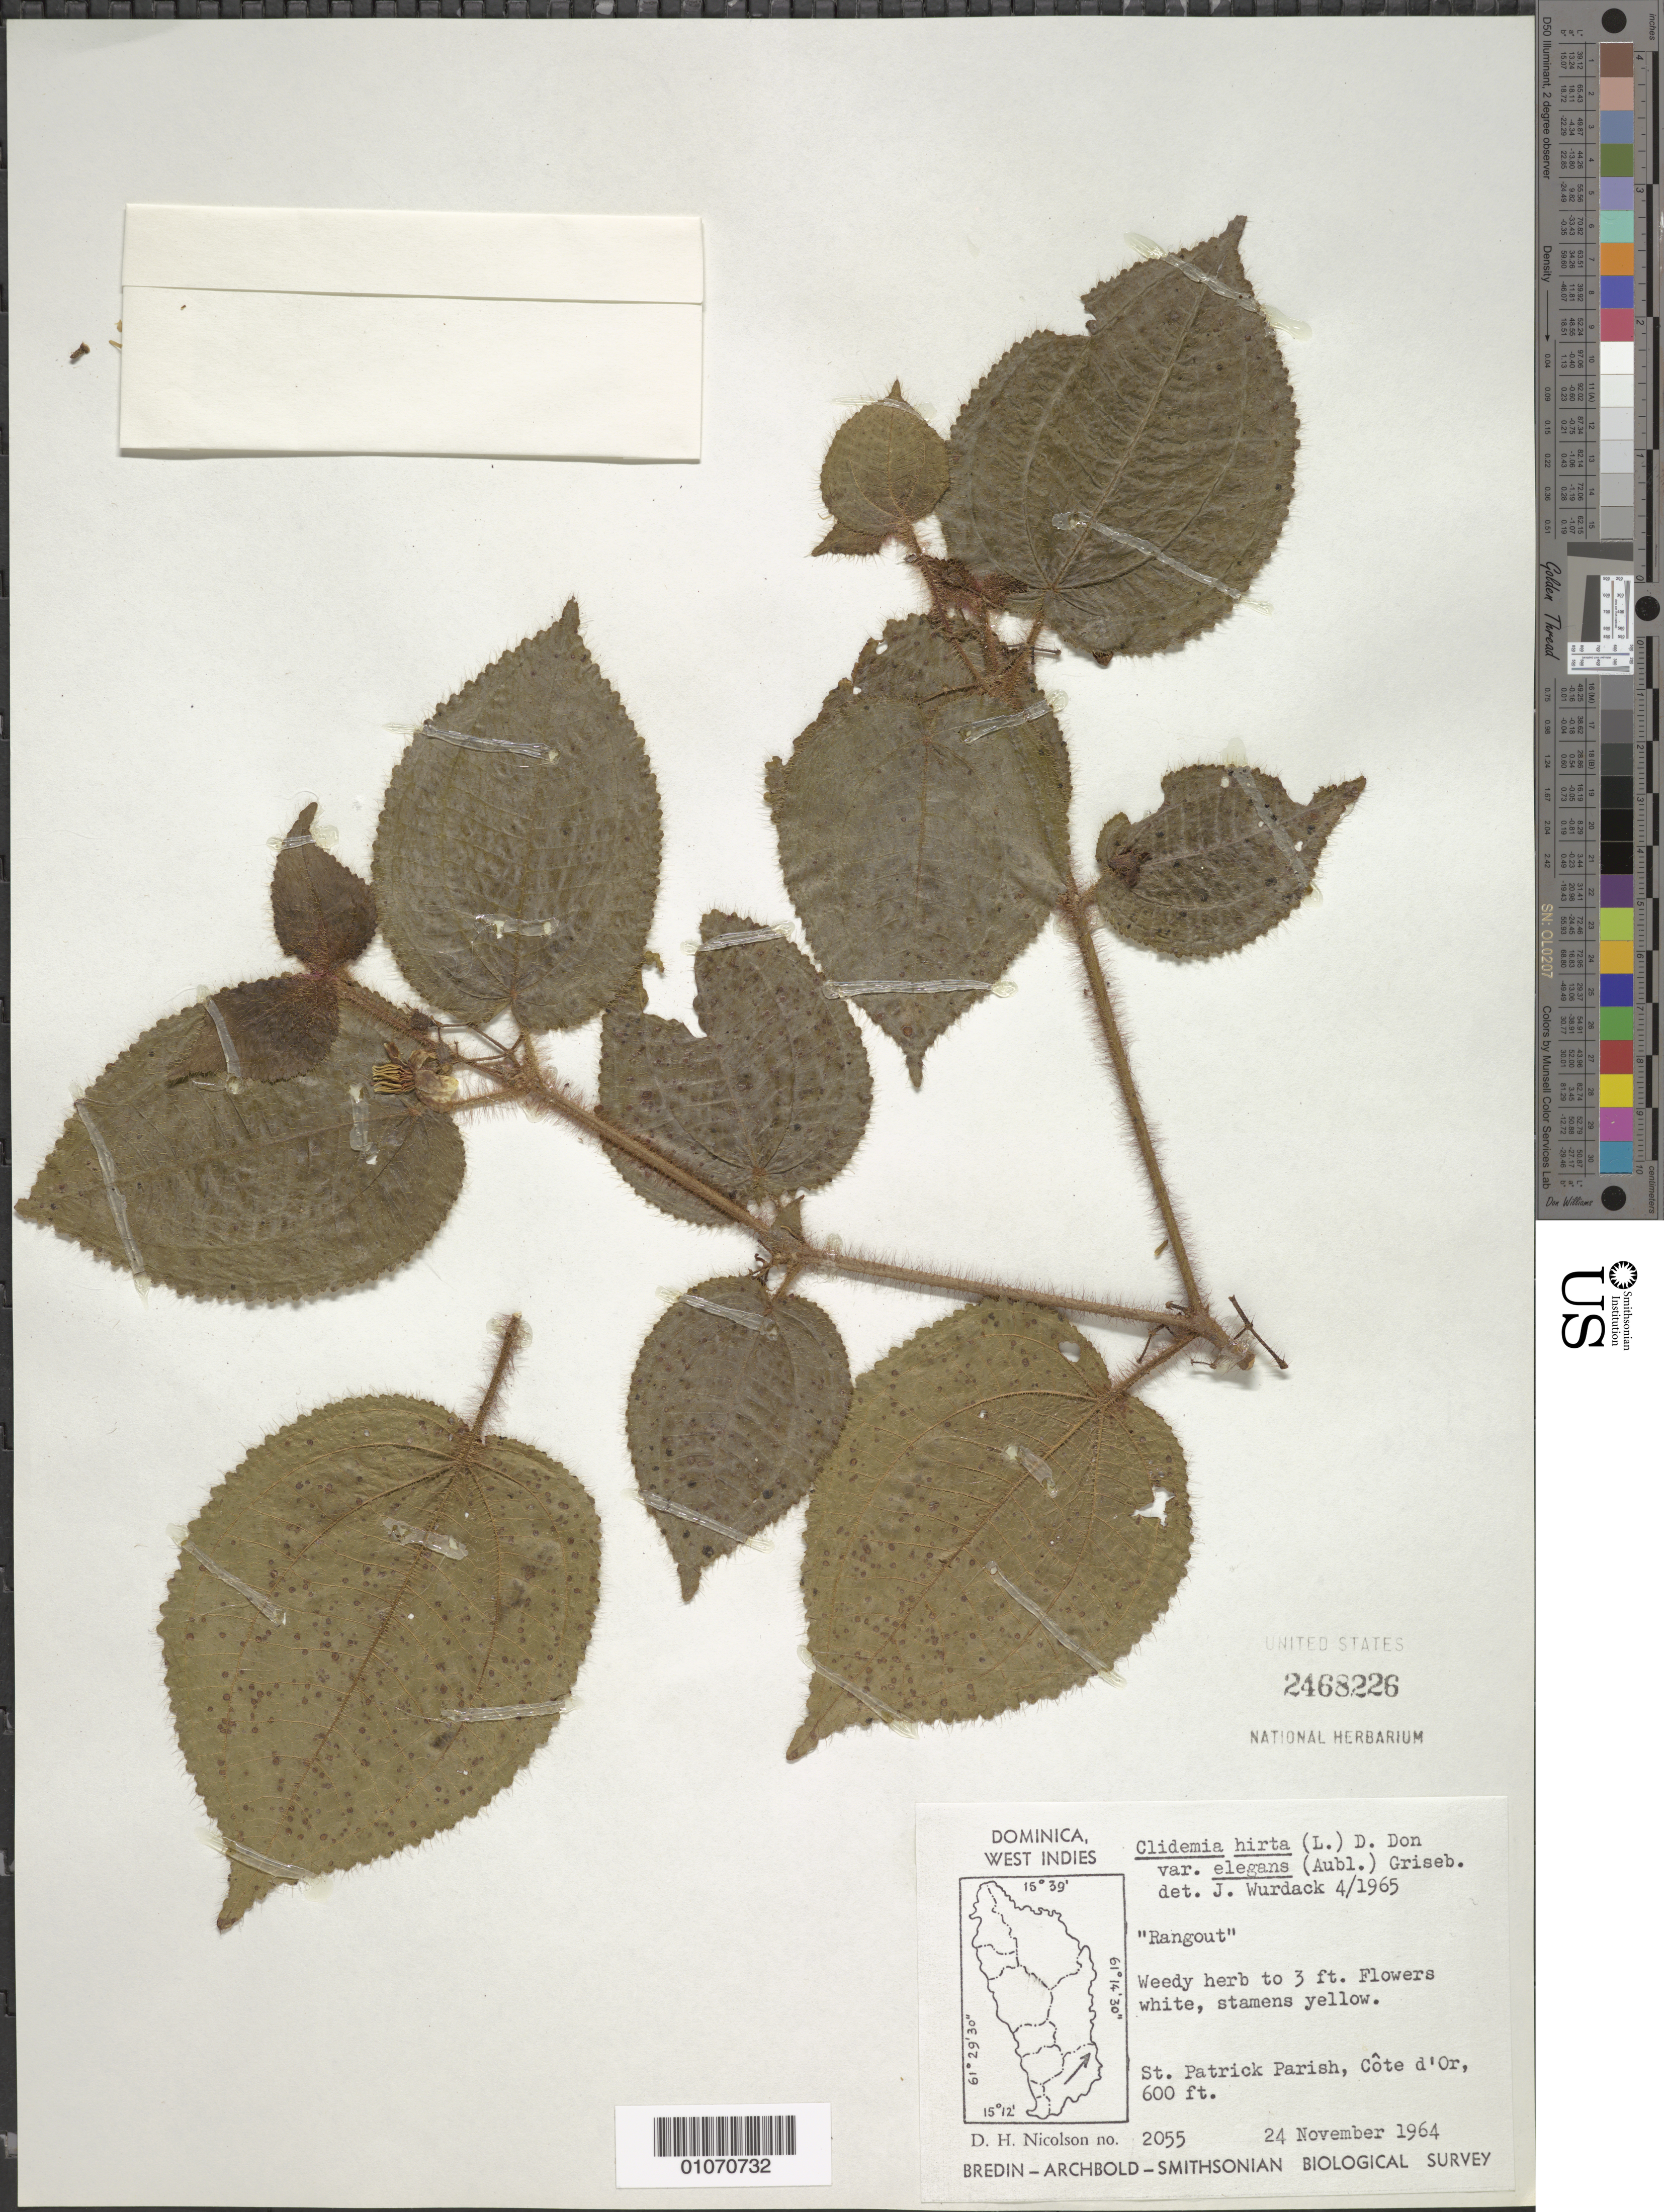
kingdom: Plantae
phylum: Tracheophyta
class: Magnoliopsida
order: Myrtales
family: Melastomataceae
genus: Clidemia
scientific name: Clidemia hirta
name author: (L.) D. Don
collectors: D. H. Nicolson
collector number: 2055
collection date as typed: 24 Nov 1964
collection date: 1964-11-24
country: Dominica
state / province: St. Patrick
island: Dominica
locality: Côte d'Or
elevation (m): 183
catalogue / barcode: US 2468226